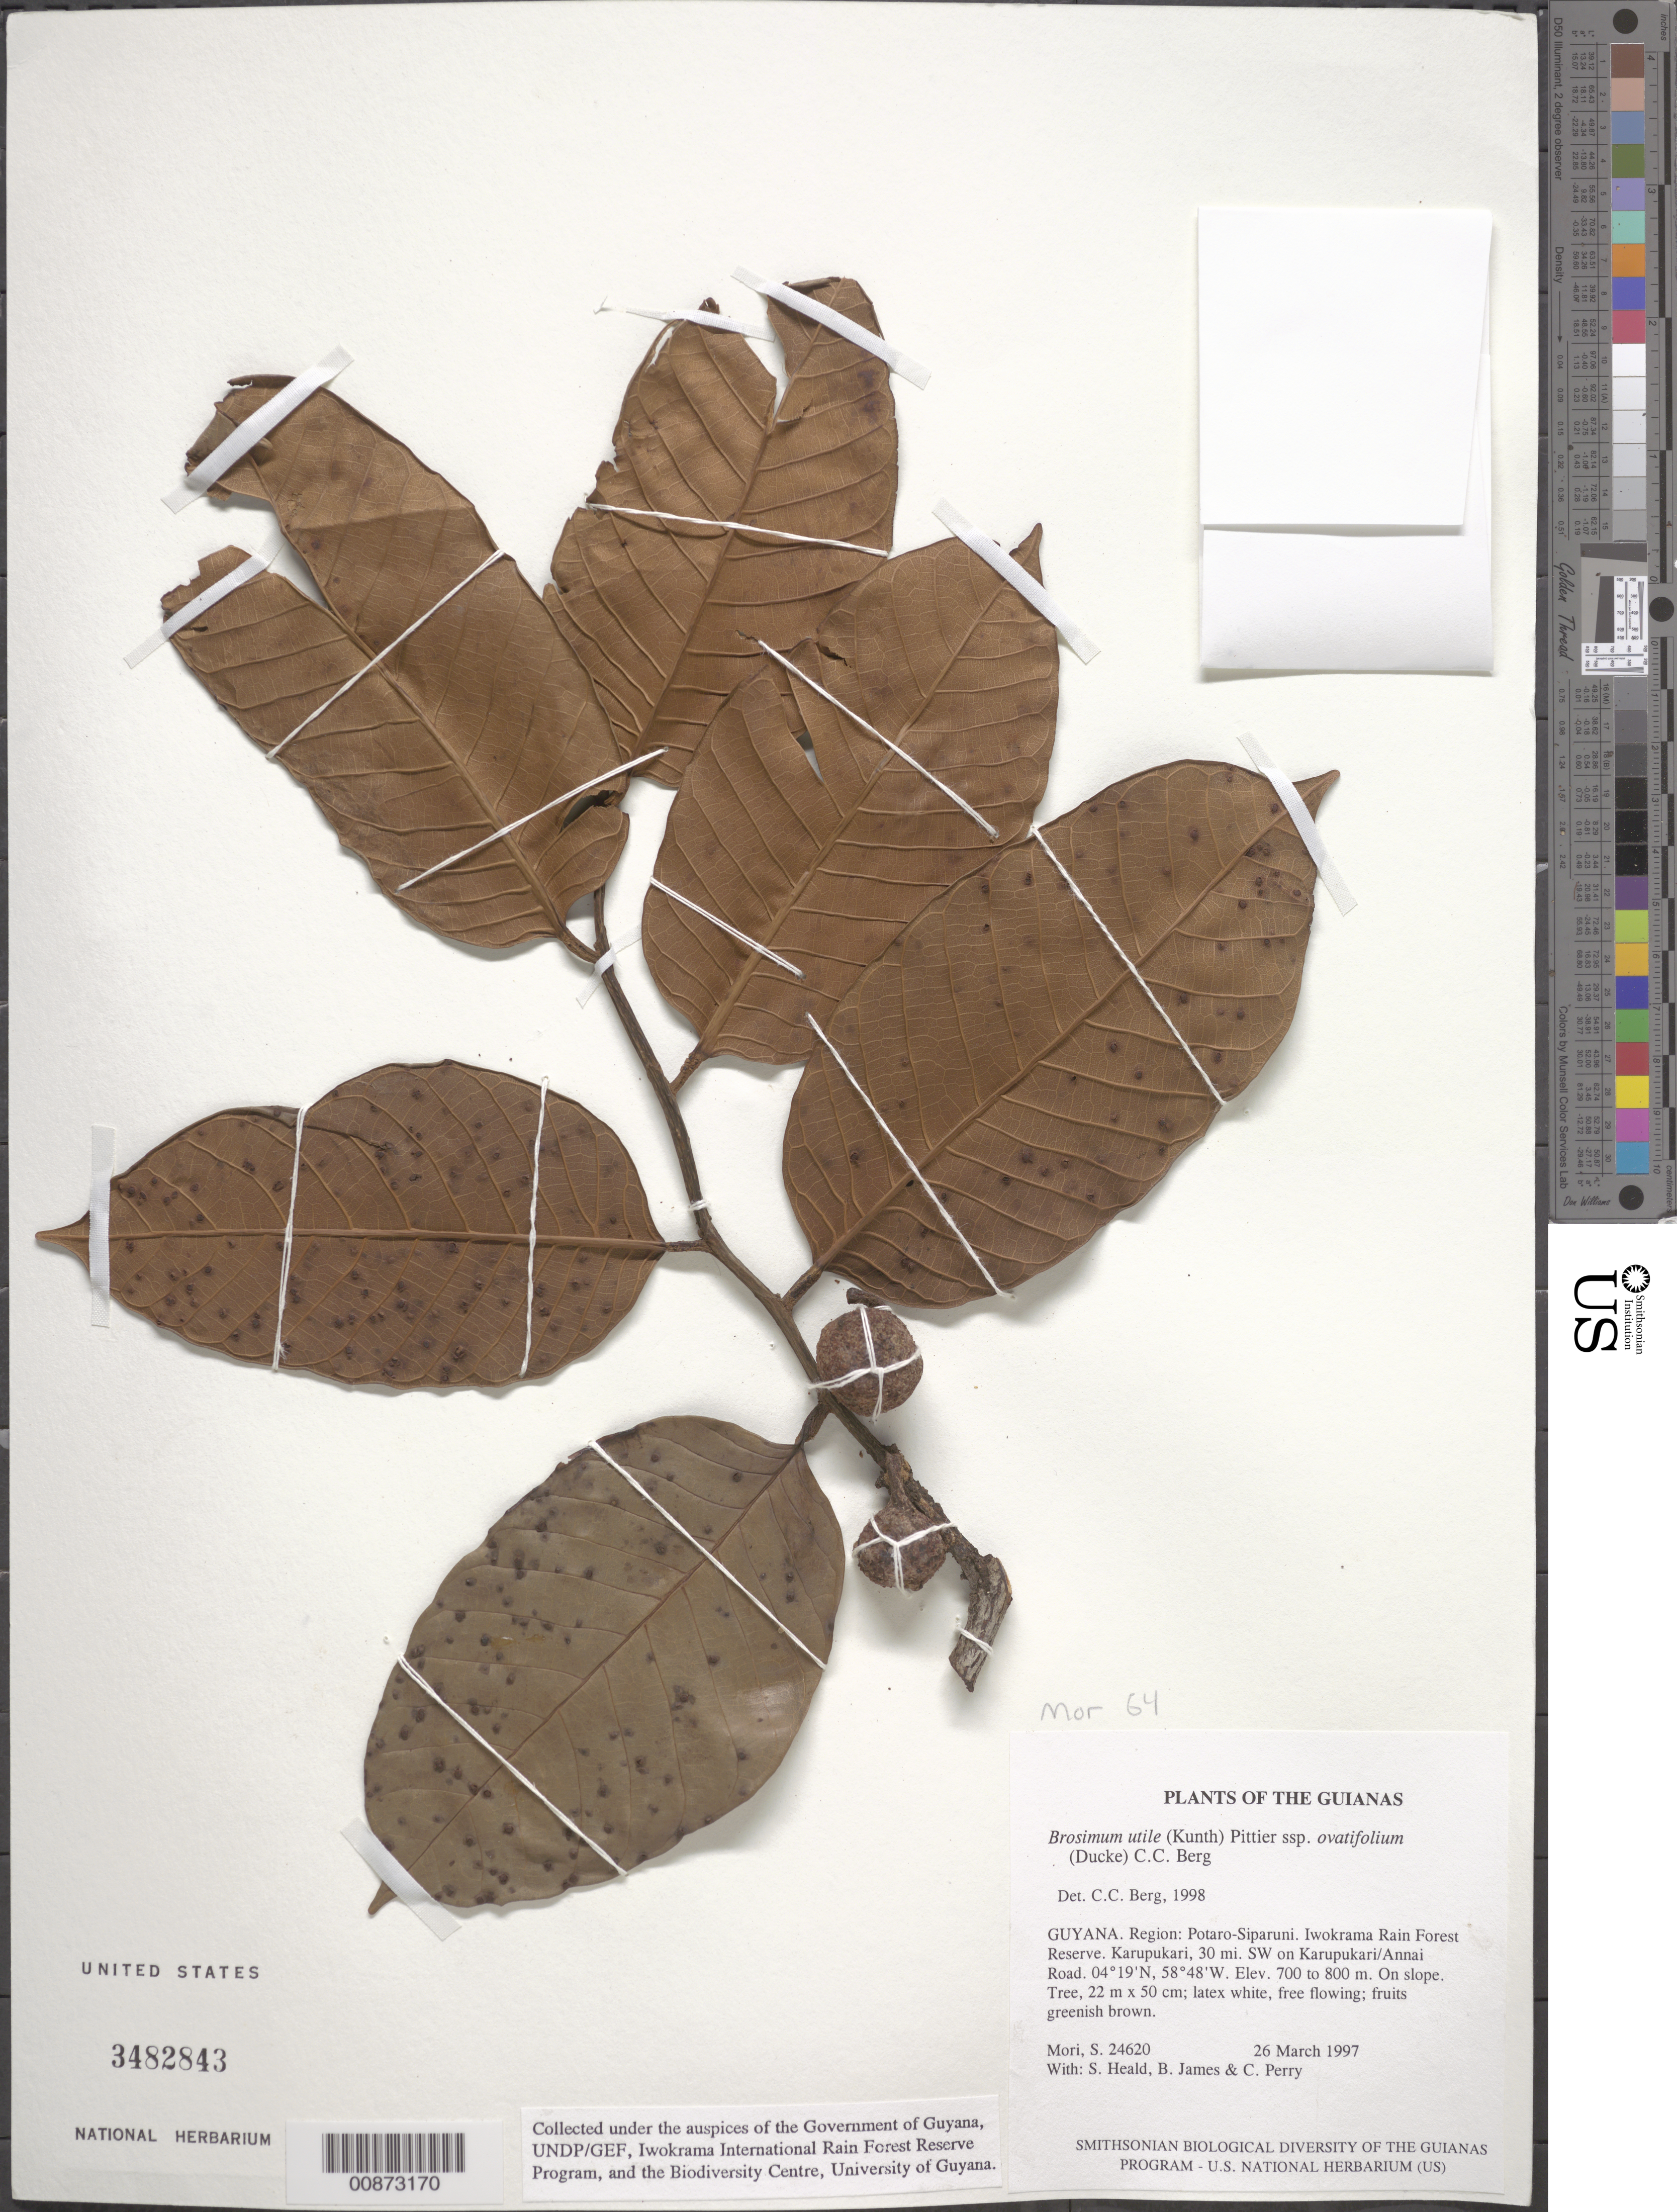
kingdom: Plantae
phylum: Tracheophyta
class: Magnoliopsida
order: Rosales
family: Moraceae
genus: Brosimum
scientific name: Brosimum utile subsp. ovatifolium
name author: (Ducke) C.C. Berg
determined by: Berg, C. C.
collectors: S. Mori, S. Heald, B. James & C. Perry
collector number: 24620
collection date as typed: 26 March 1997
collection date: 1997-03-26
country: Guyana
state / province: Potaro-Siparuni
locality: Iwokrama Rain Forest Reserve. Karupukari, 30 mi. SW on Karupukari/Annai Road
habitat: On slope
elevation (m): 700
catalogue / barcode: US 3482843